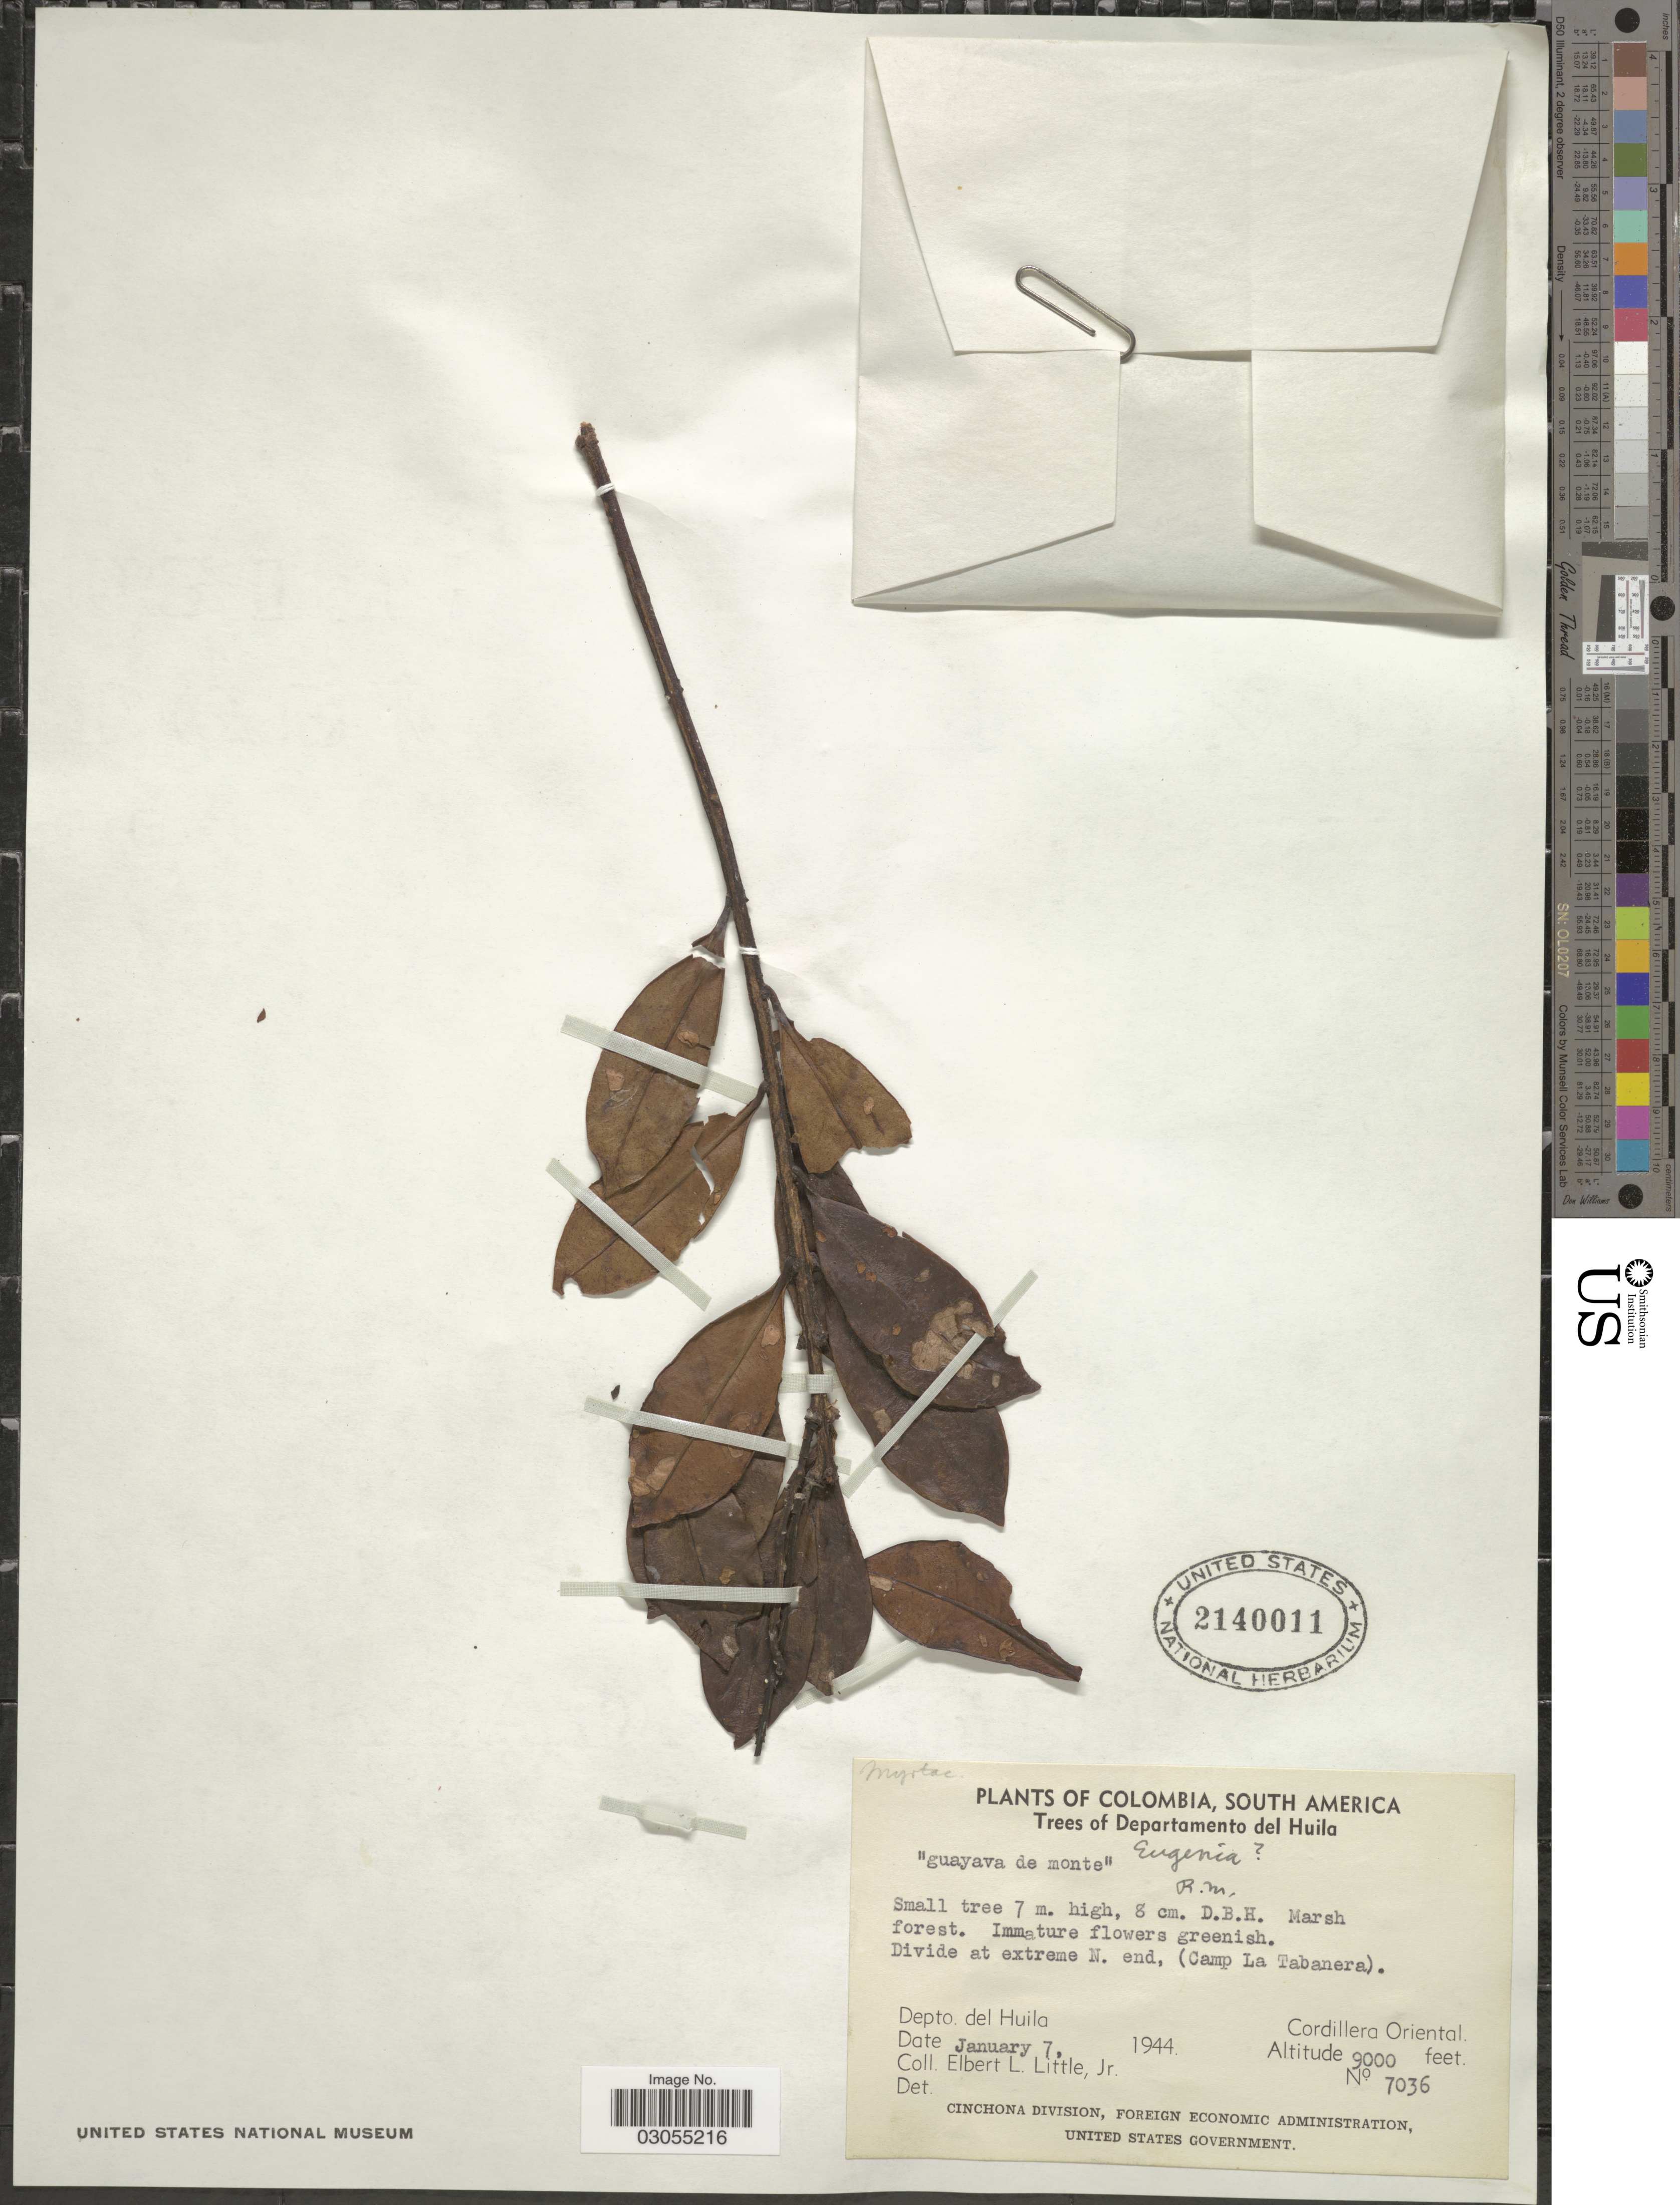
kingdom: Plantae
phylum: Tracheophyta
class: Magnoliopsida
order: Myrtales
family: Myrtaceae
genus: Eugenia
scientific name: Eugenia sp.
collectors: E. L. Little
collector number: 7036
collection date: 1944-01-07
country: Colombia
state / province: Huila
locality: Divide at extreme N. end, (Camp La Tabanera). Depto. del Huila. Cordillera Oriental.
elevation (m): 2743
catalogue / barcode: US 2140011